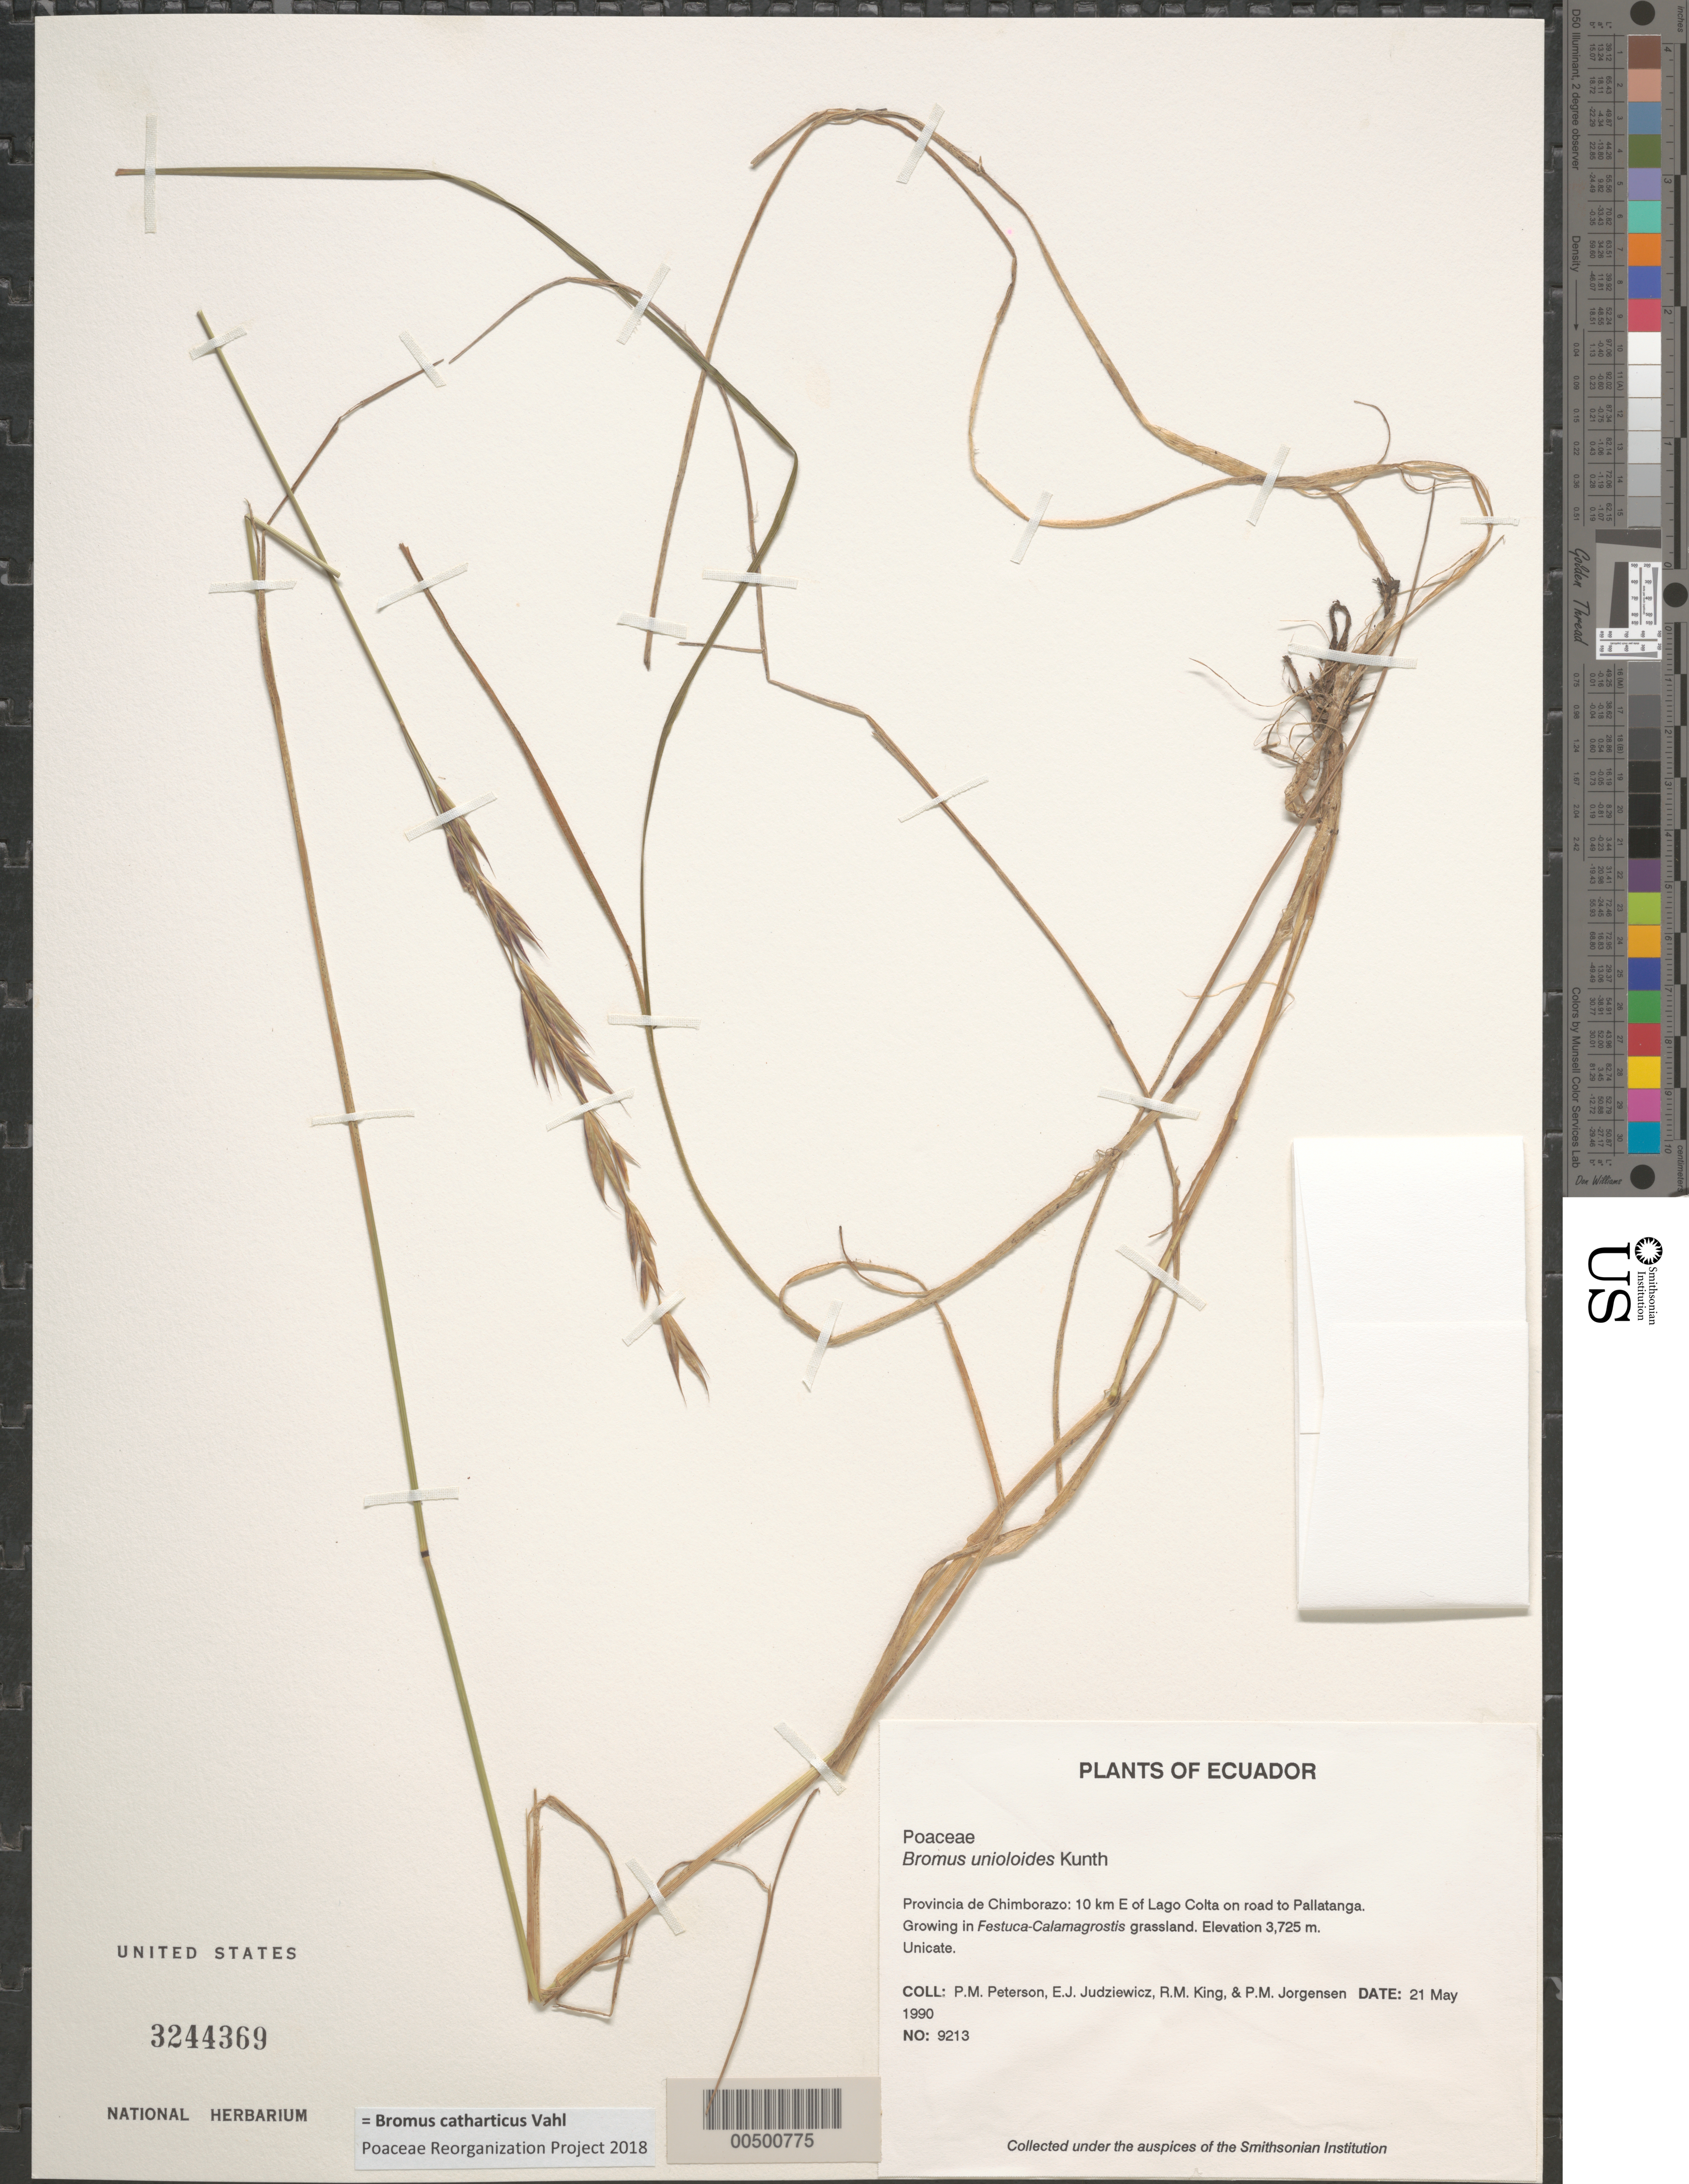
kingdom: Plantae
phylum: Tracheophyta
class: Liliopsida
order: Poales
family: Poaceae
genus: Bromus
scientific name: Bromus catharticus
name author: Vahl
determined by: Poaceae Reorganization Project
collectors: P. M. Peterson, E. J. Judziewicz, R. M. King & P. M. Jørgensen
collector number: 09213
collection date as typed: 21 May 1990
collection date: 1990-05-21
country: Ecuador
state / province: Chimborazo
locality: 10 km E of Lago Colta on road to Pallatanga.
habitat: Growing in Festuca-Calamagrostis grassland.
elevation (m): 3725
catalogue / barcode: US 3244369